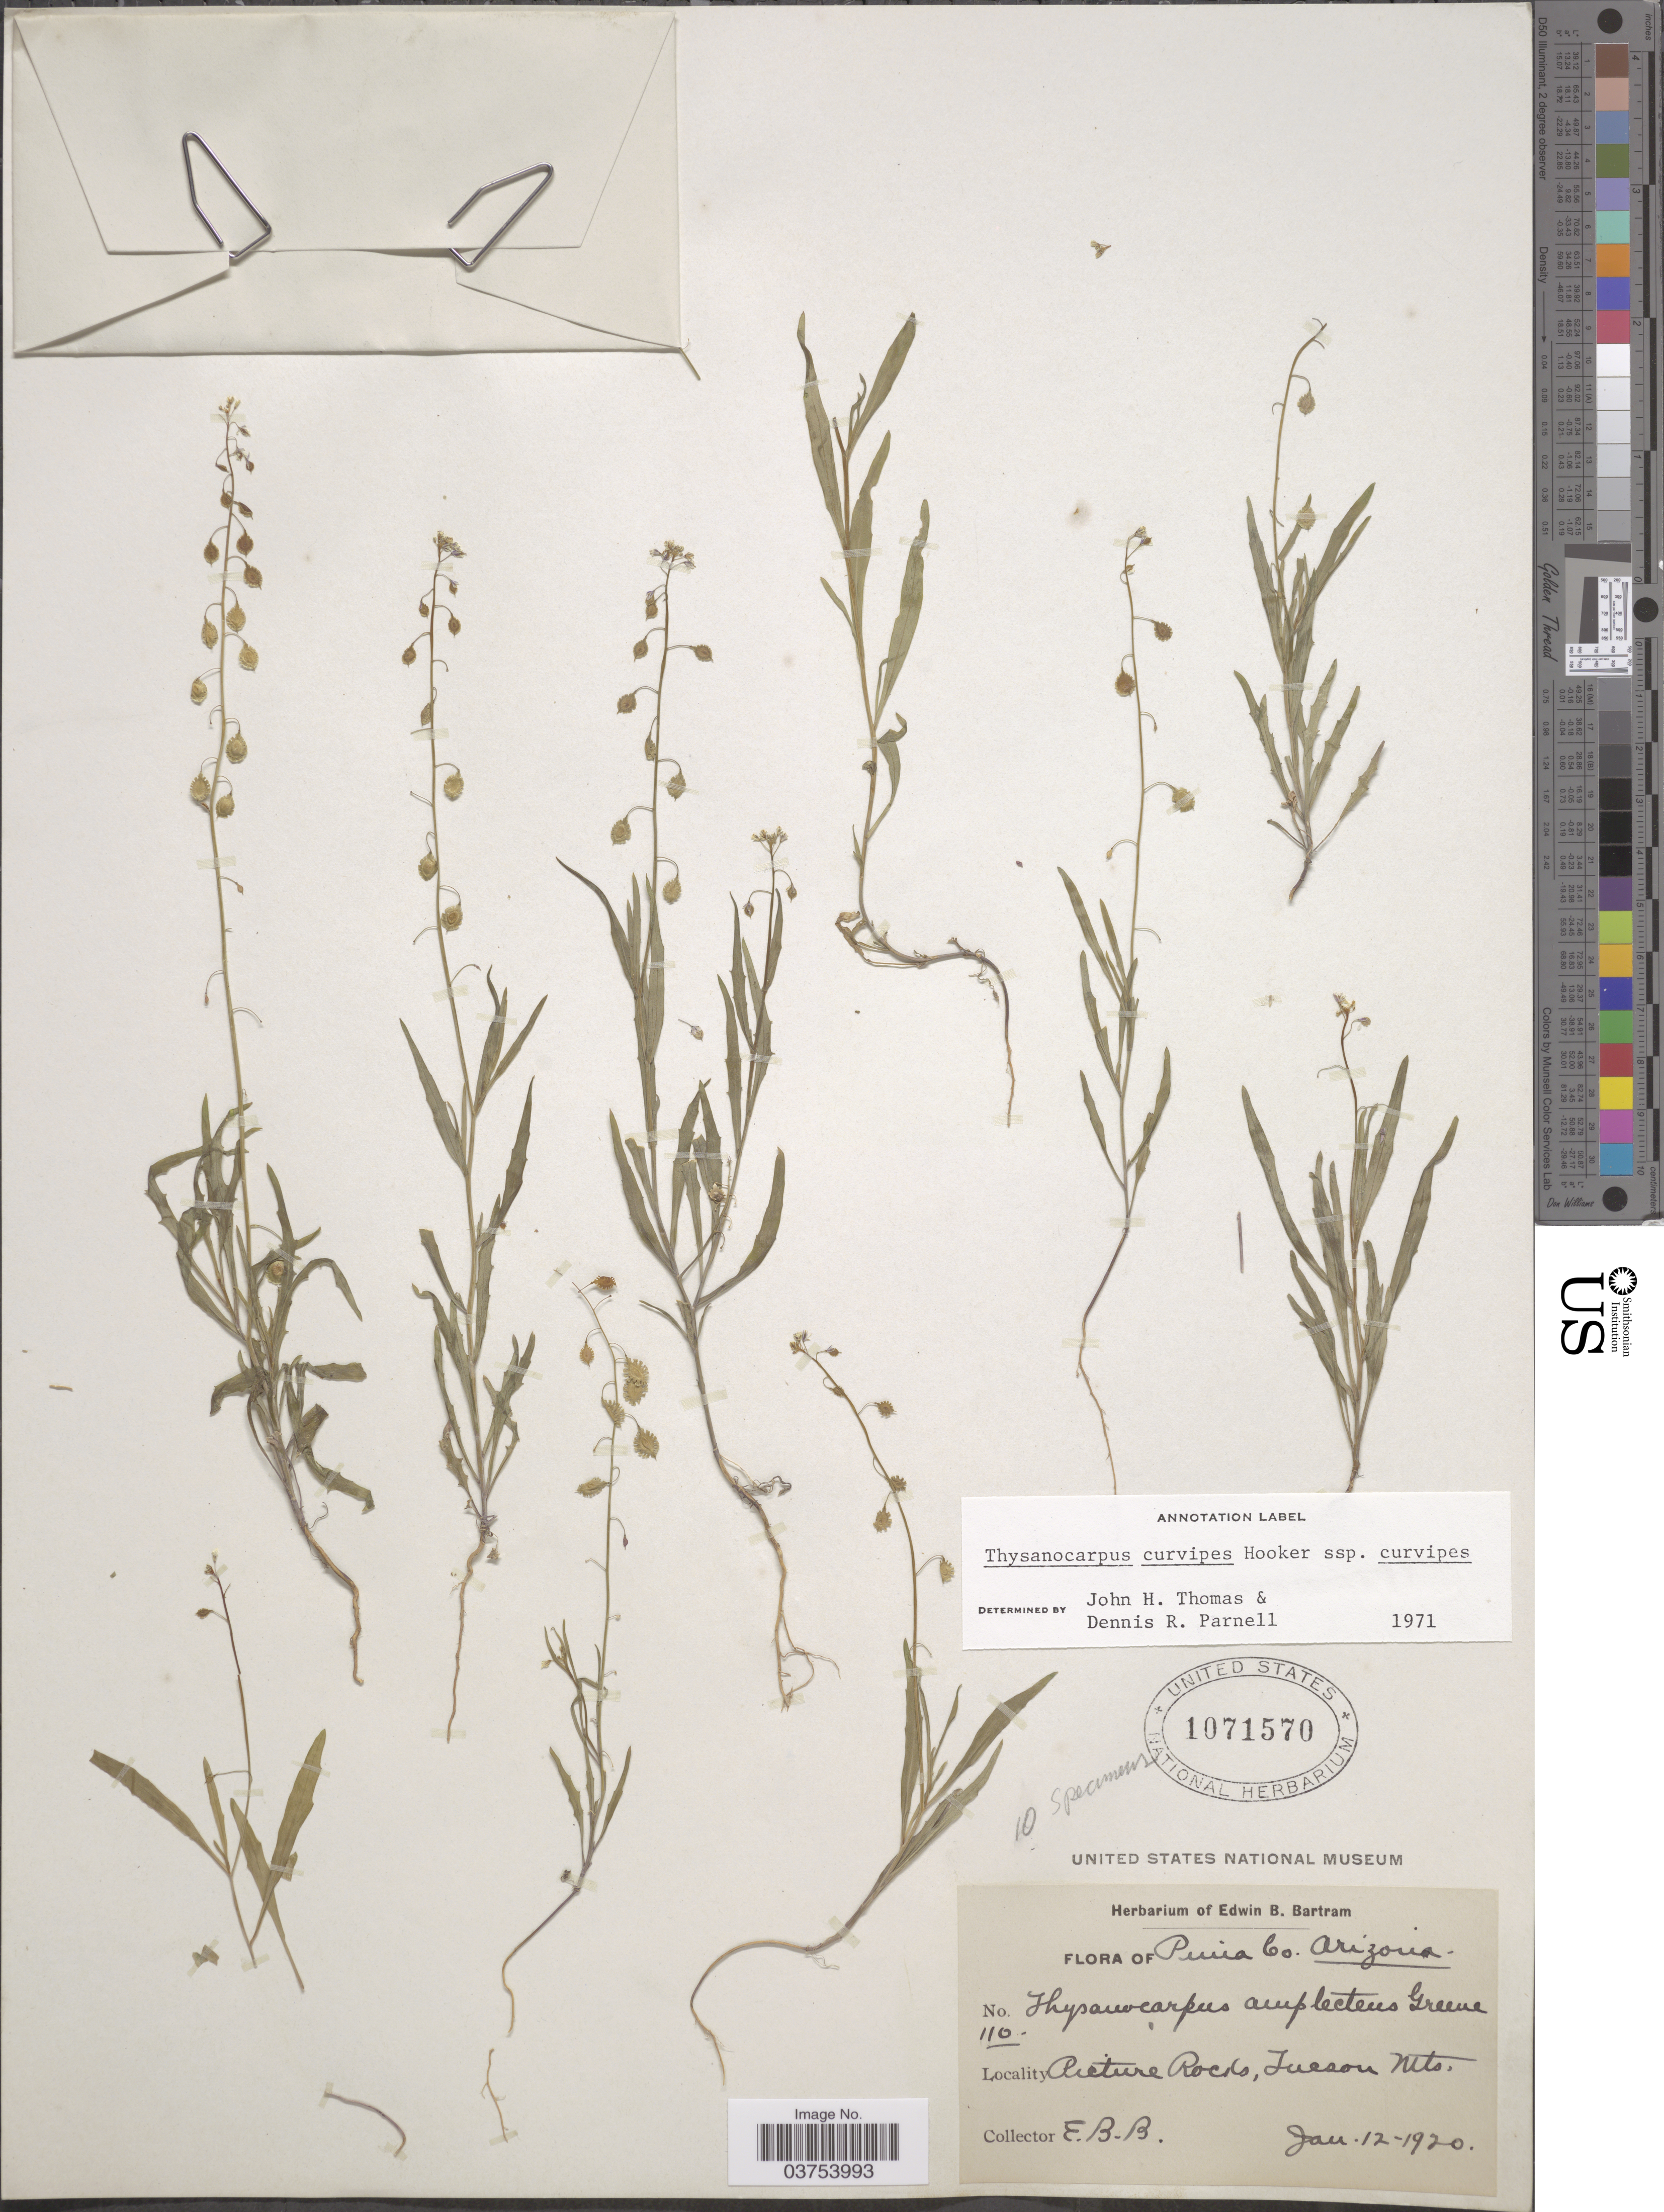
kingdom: Plantae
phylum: Tracheophyta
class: Magnoliopsida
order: Brassicales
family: Brassicaceae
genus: Thysanocarpus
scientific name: Thysanocarpus curvipes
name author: Hook.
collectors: E. B. Bartram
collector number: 110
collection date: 1920-01-12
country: United States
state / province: Arizona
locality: Pima Co. Picture Rocks, Tucson Mts.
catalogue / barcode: US 1071570